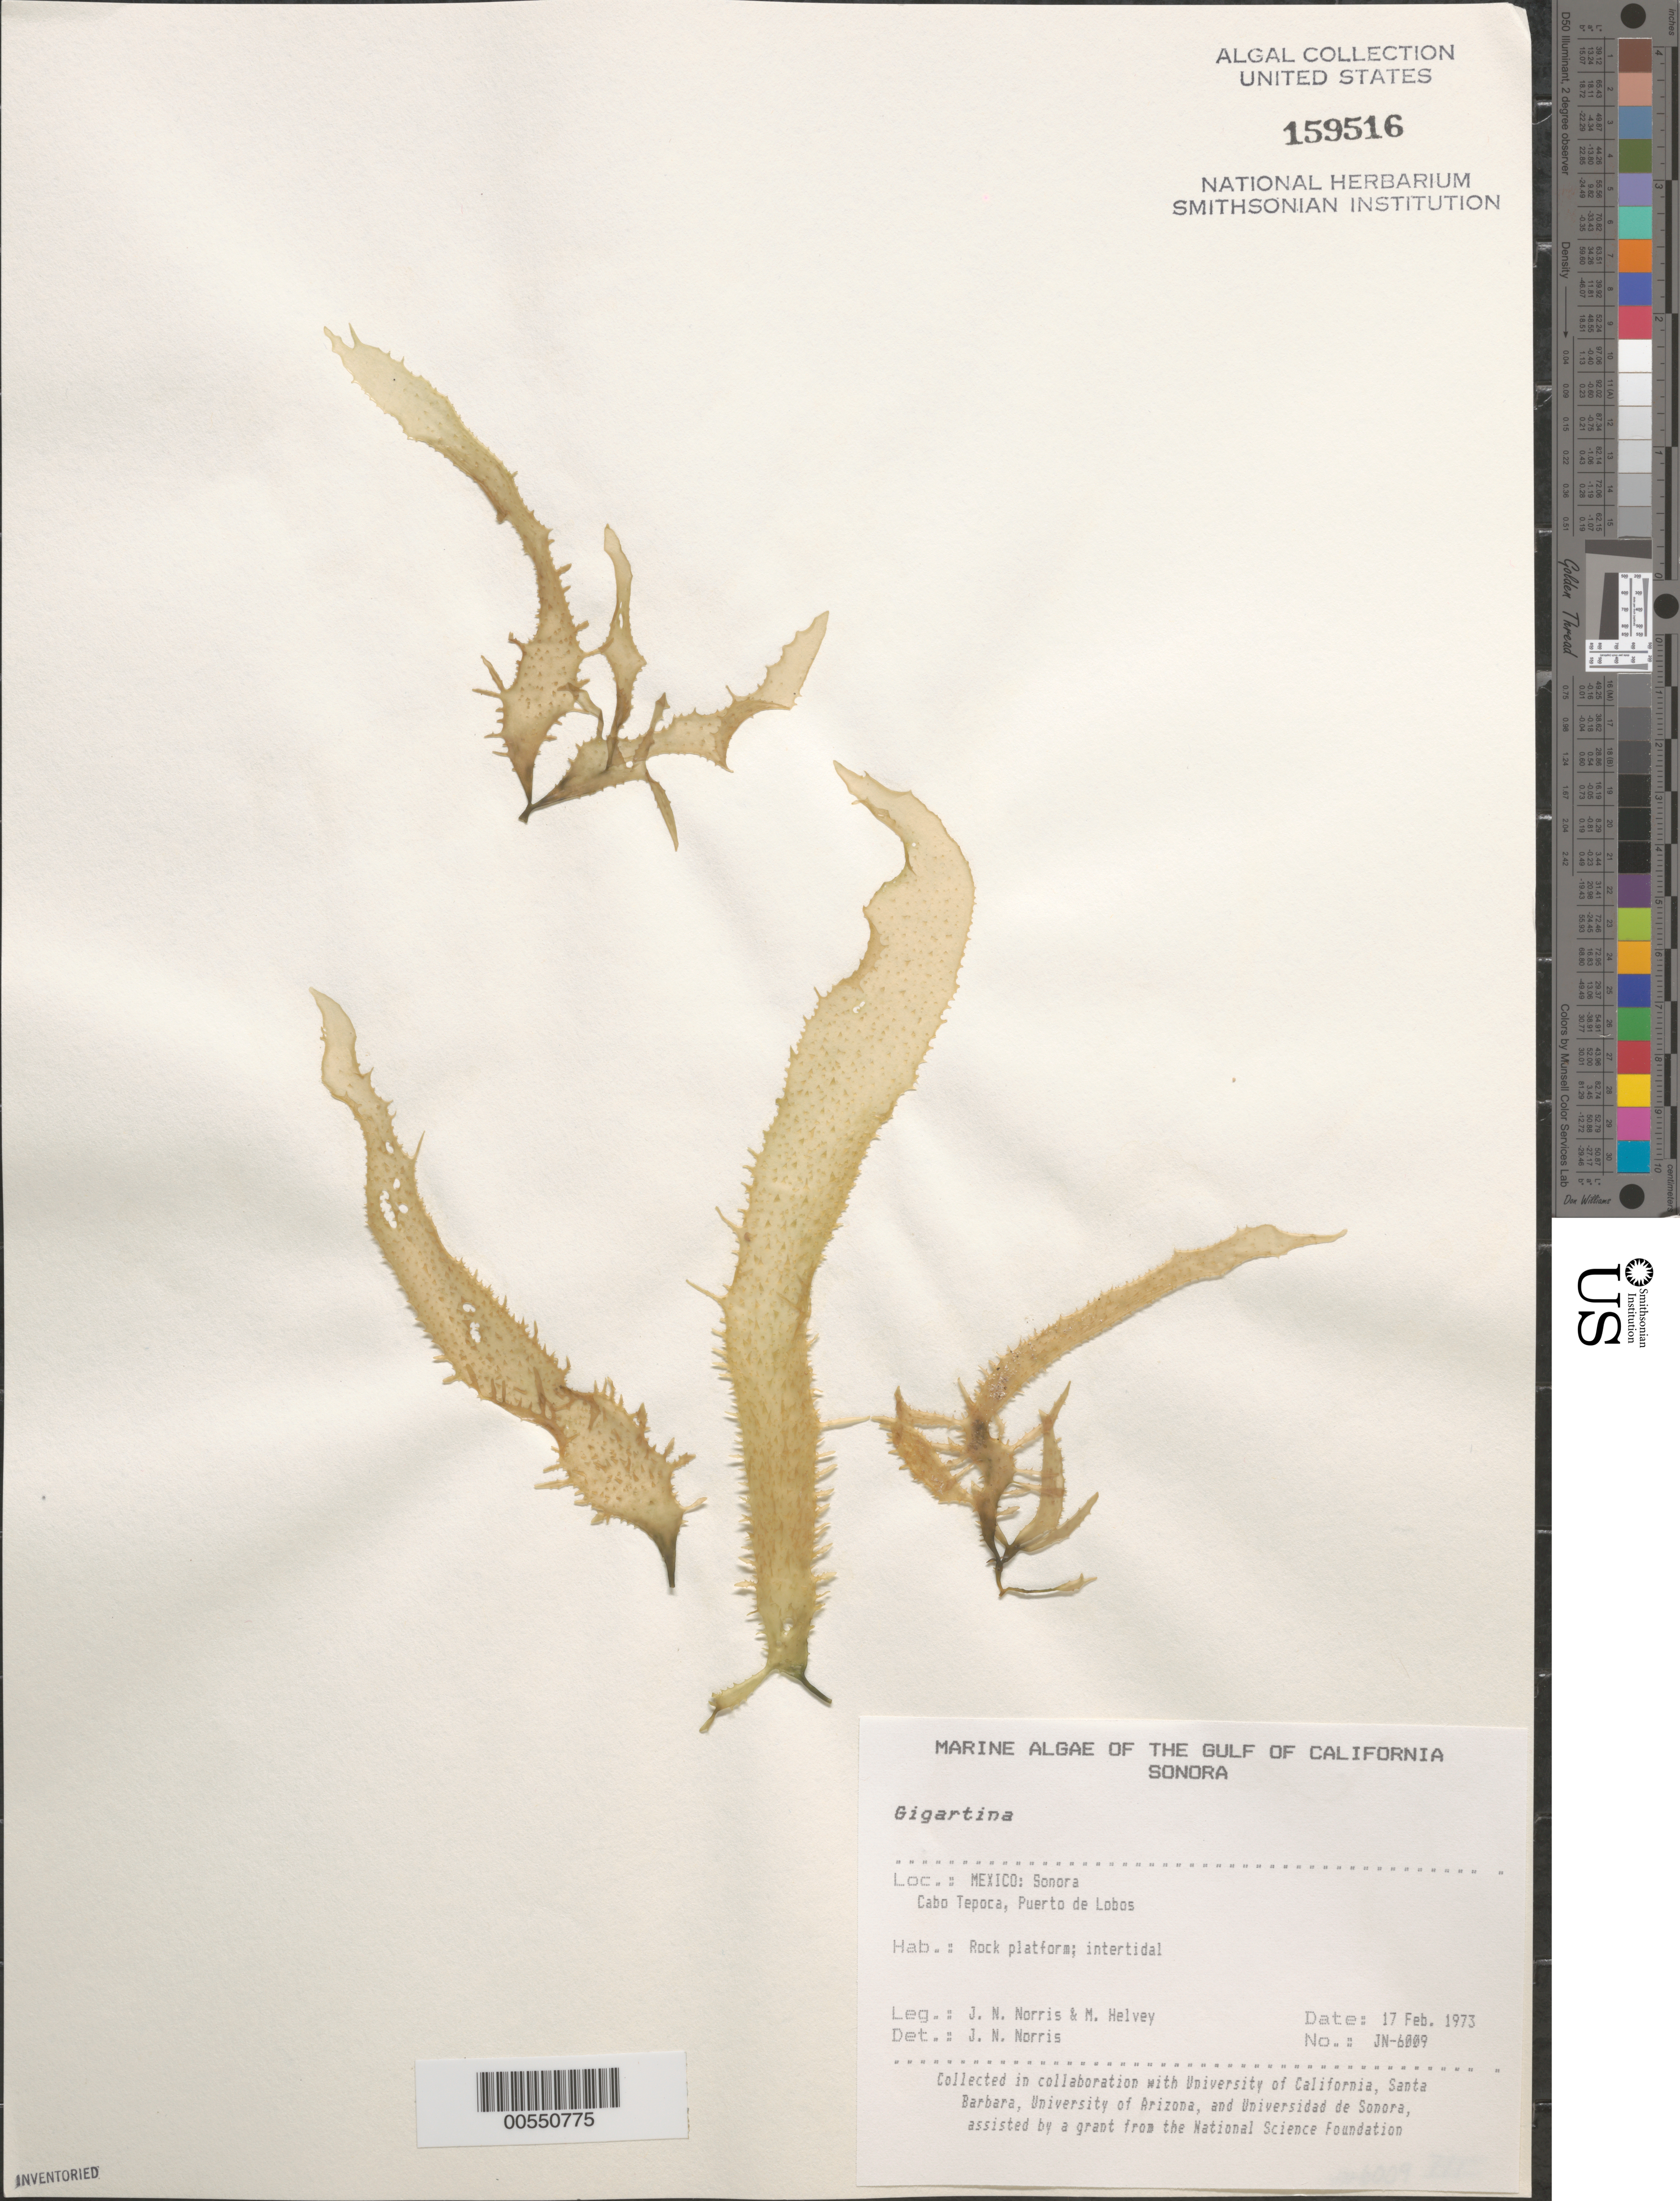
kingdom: Plantae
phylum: Rhodophyta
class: Florideophyceae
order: Gigartinales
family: Gigartinaceae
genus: Gigartina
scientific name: Gigartina sp.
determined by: Norris, James N.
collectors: J. N. Norris & M. Helvey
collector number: JN-6009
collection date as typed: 17 Feb 1973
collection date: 1973-02-17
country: Mexico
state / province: Sonora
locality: Cabo Tepoca, Puerto de Lobos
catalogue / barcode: US 159516